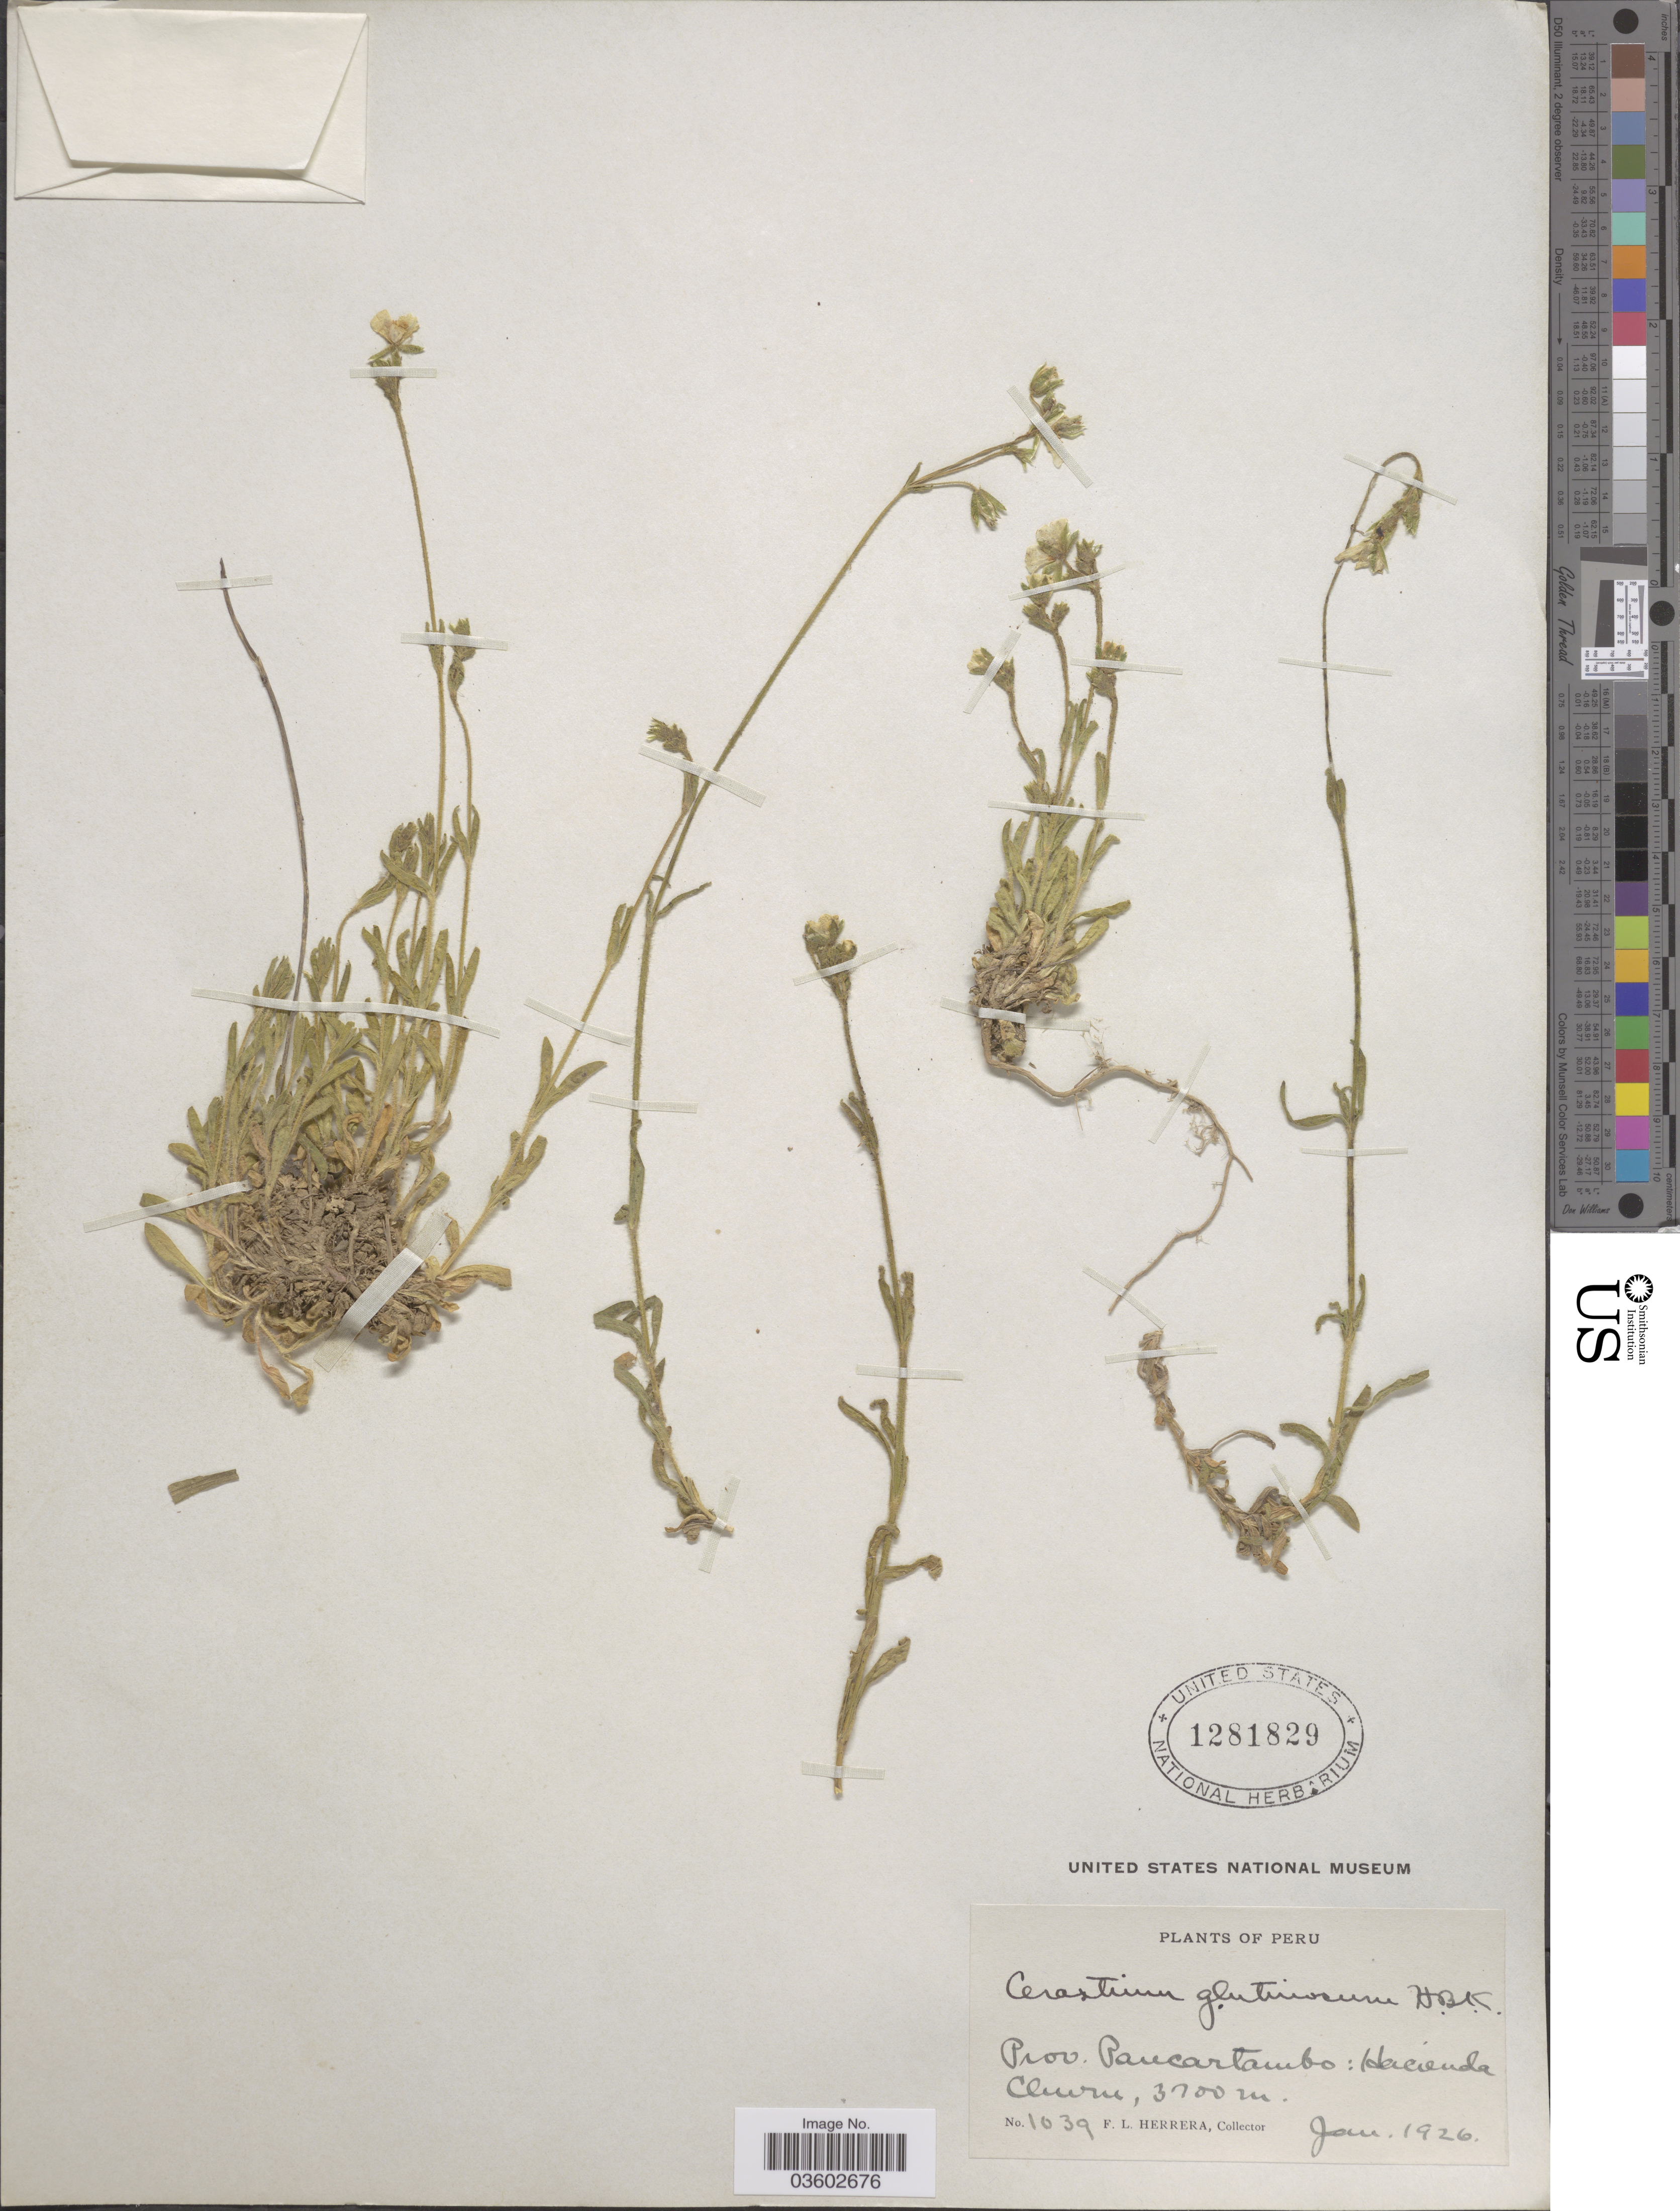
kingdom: Plantae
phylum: Tracheophyta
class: Magnoliopsida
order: Caryophyllales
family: Caryophyllaceae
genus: Cerastium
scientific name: Cerastium kunthii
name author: Briq.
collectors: F. L. Herrera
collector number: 1039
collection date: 1926-01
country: Peru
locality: Prov. Paucartambo: Hacienda Churu.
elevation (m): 3700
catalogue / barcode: US 1281829